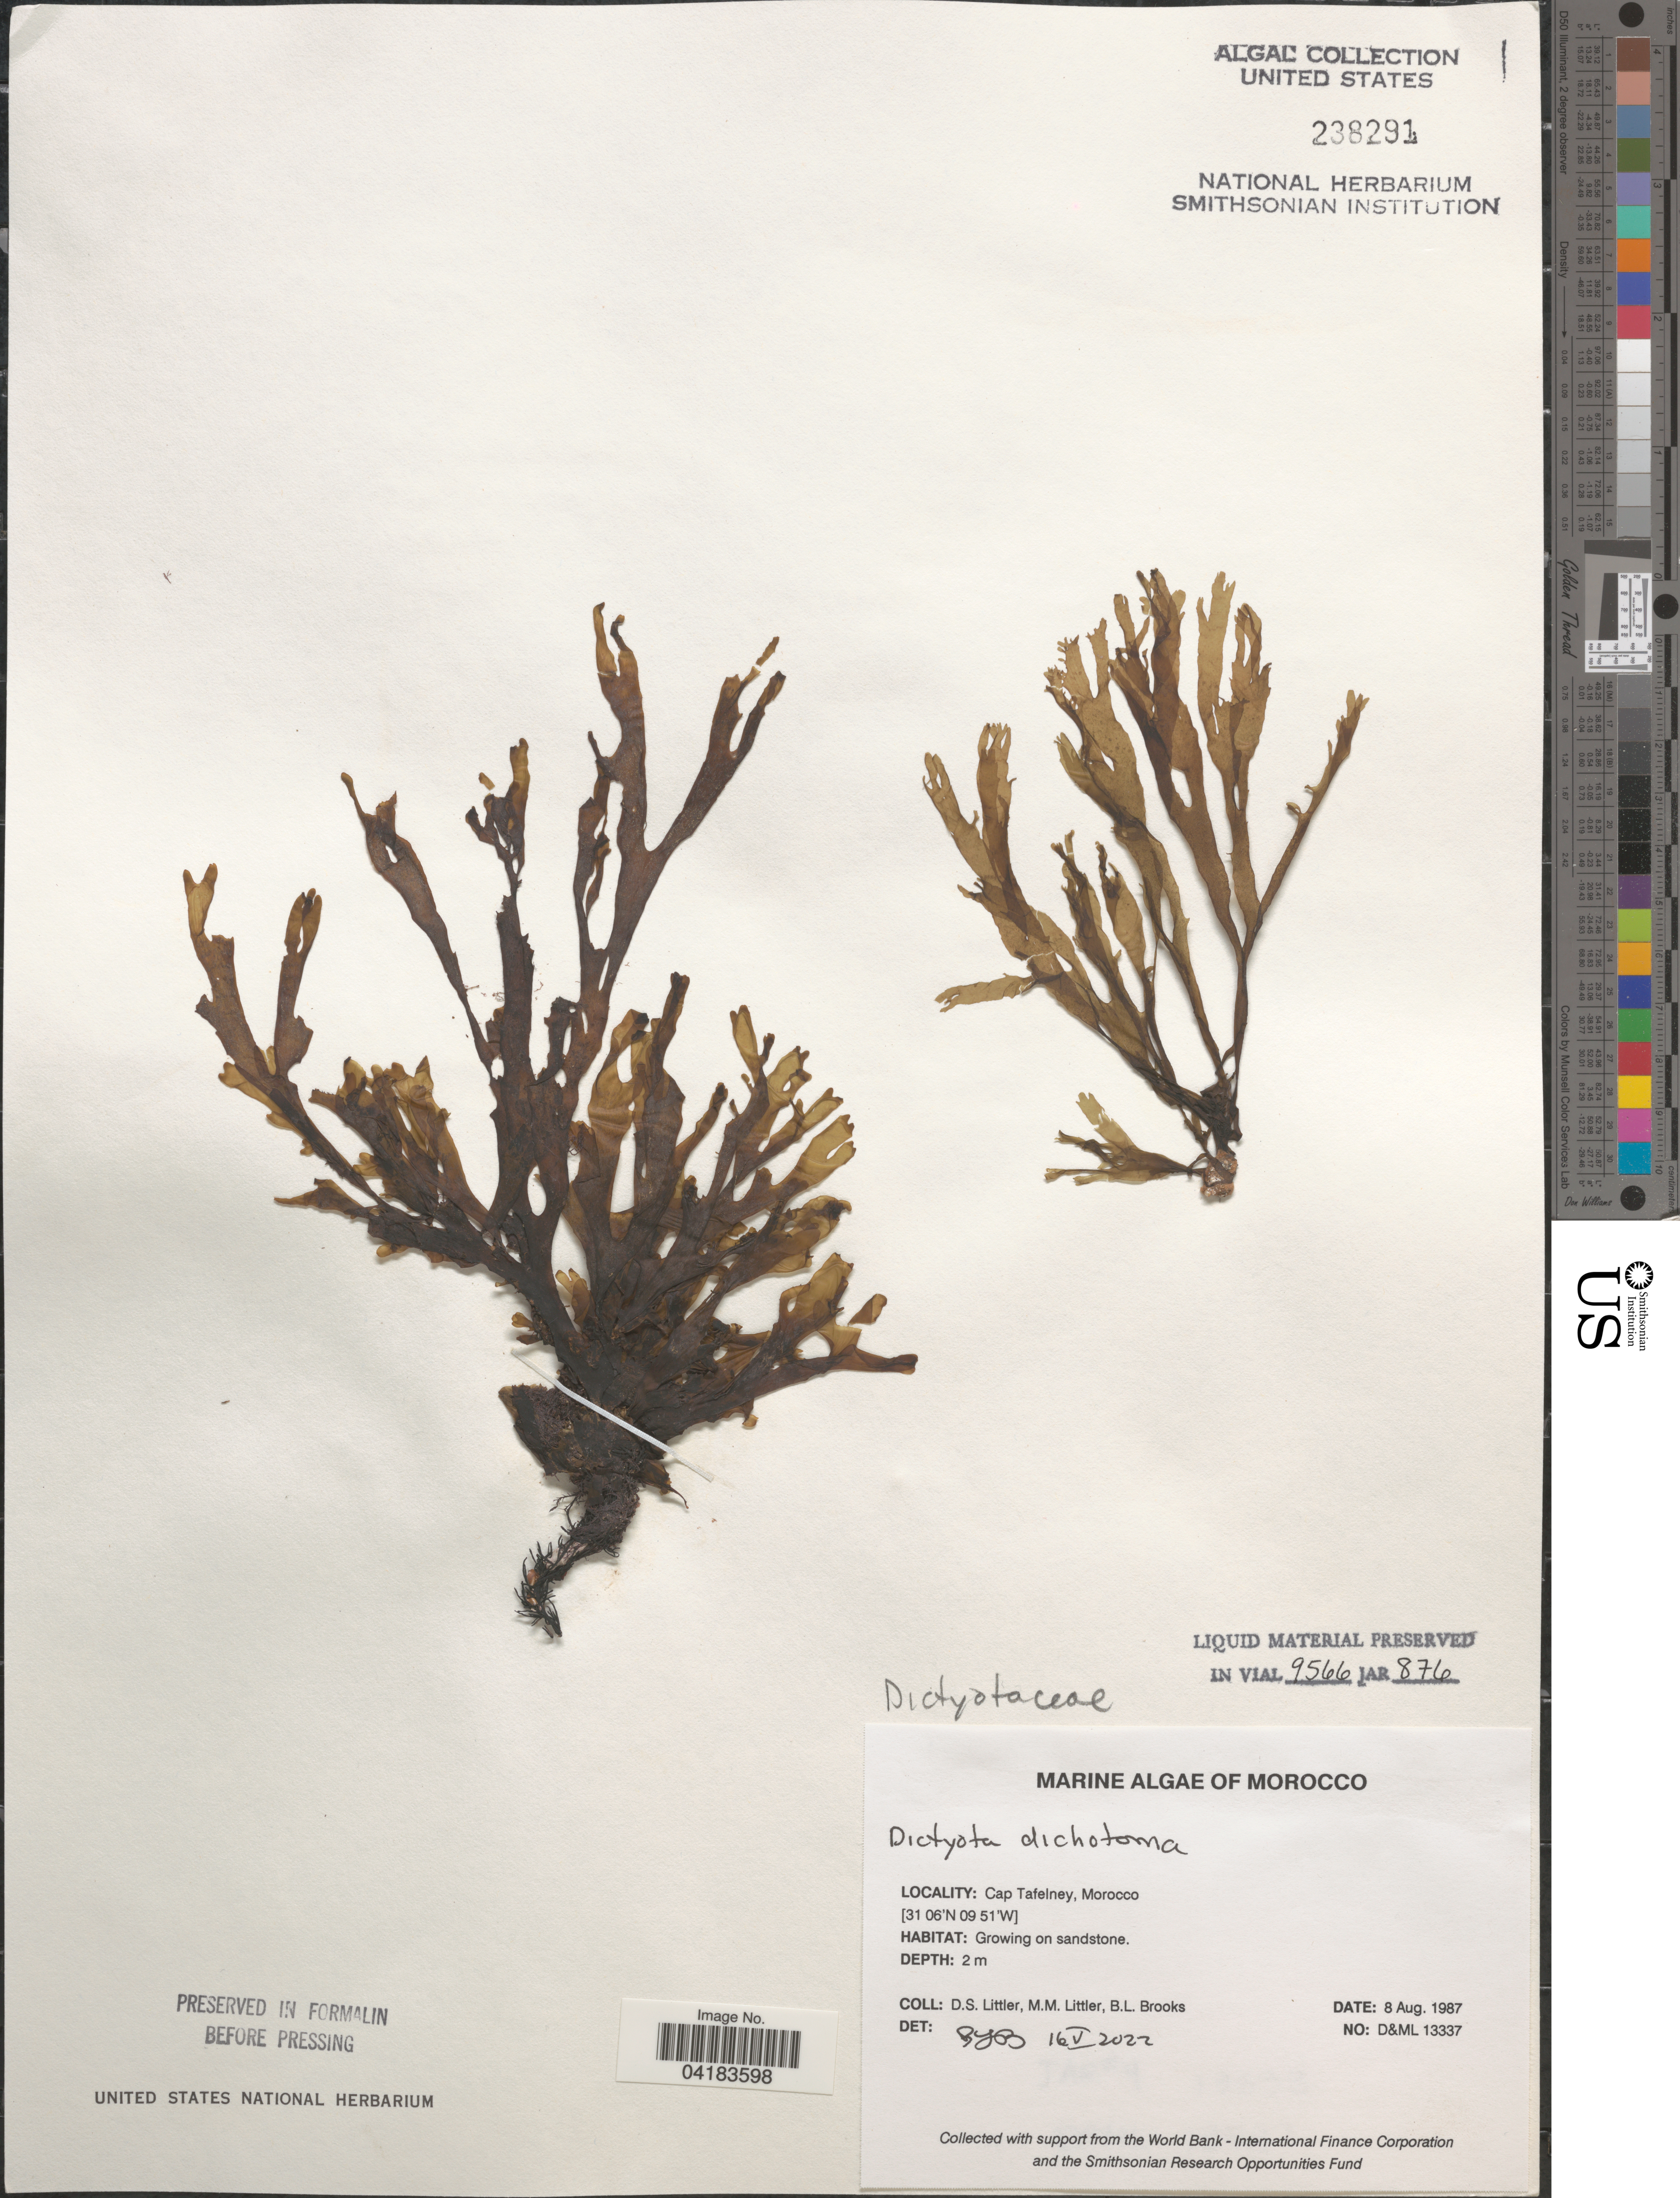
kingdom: Chromista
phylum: Ochrophyta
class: Phaeophyceae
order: Dictyotales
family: Dictyotaceae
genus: Dictyota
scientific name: Dictyota dichotoma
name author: (Huds.) J.V.Lamouroux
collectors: D. S. Littler & B. Brooks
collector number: D&ML13337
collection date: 1987-08-08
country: Morocco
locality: Cao Tafelney.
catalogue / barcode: US 238291